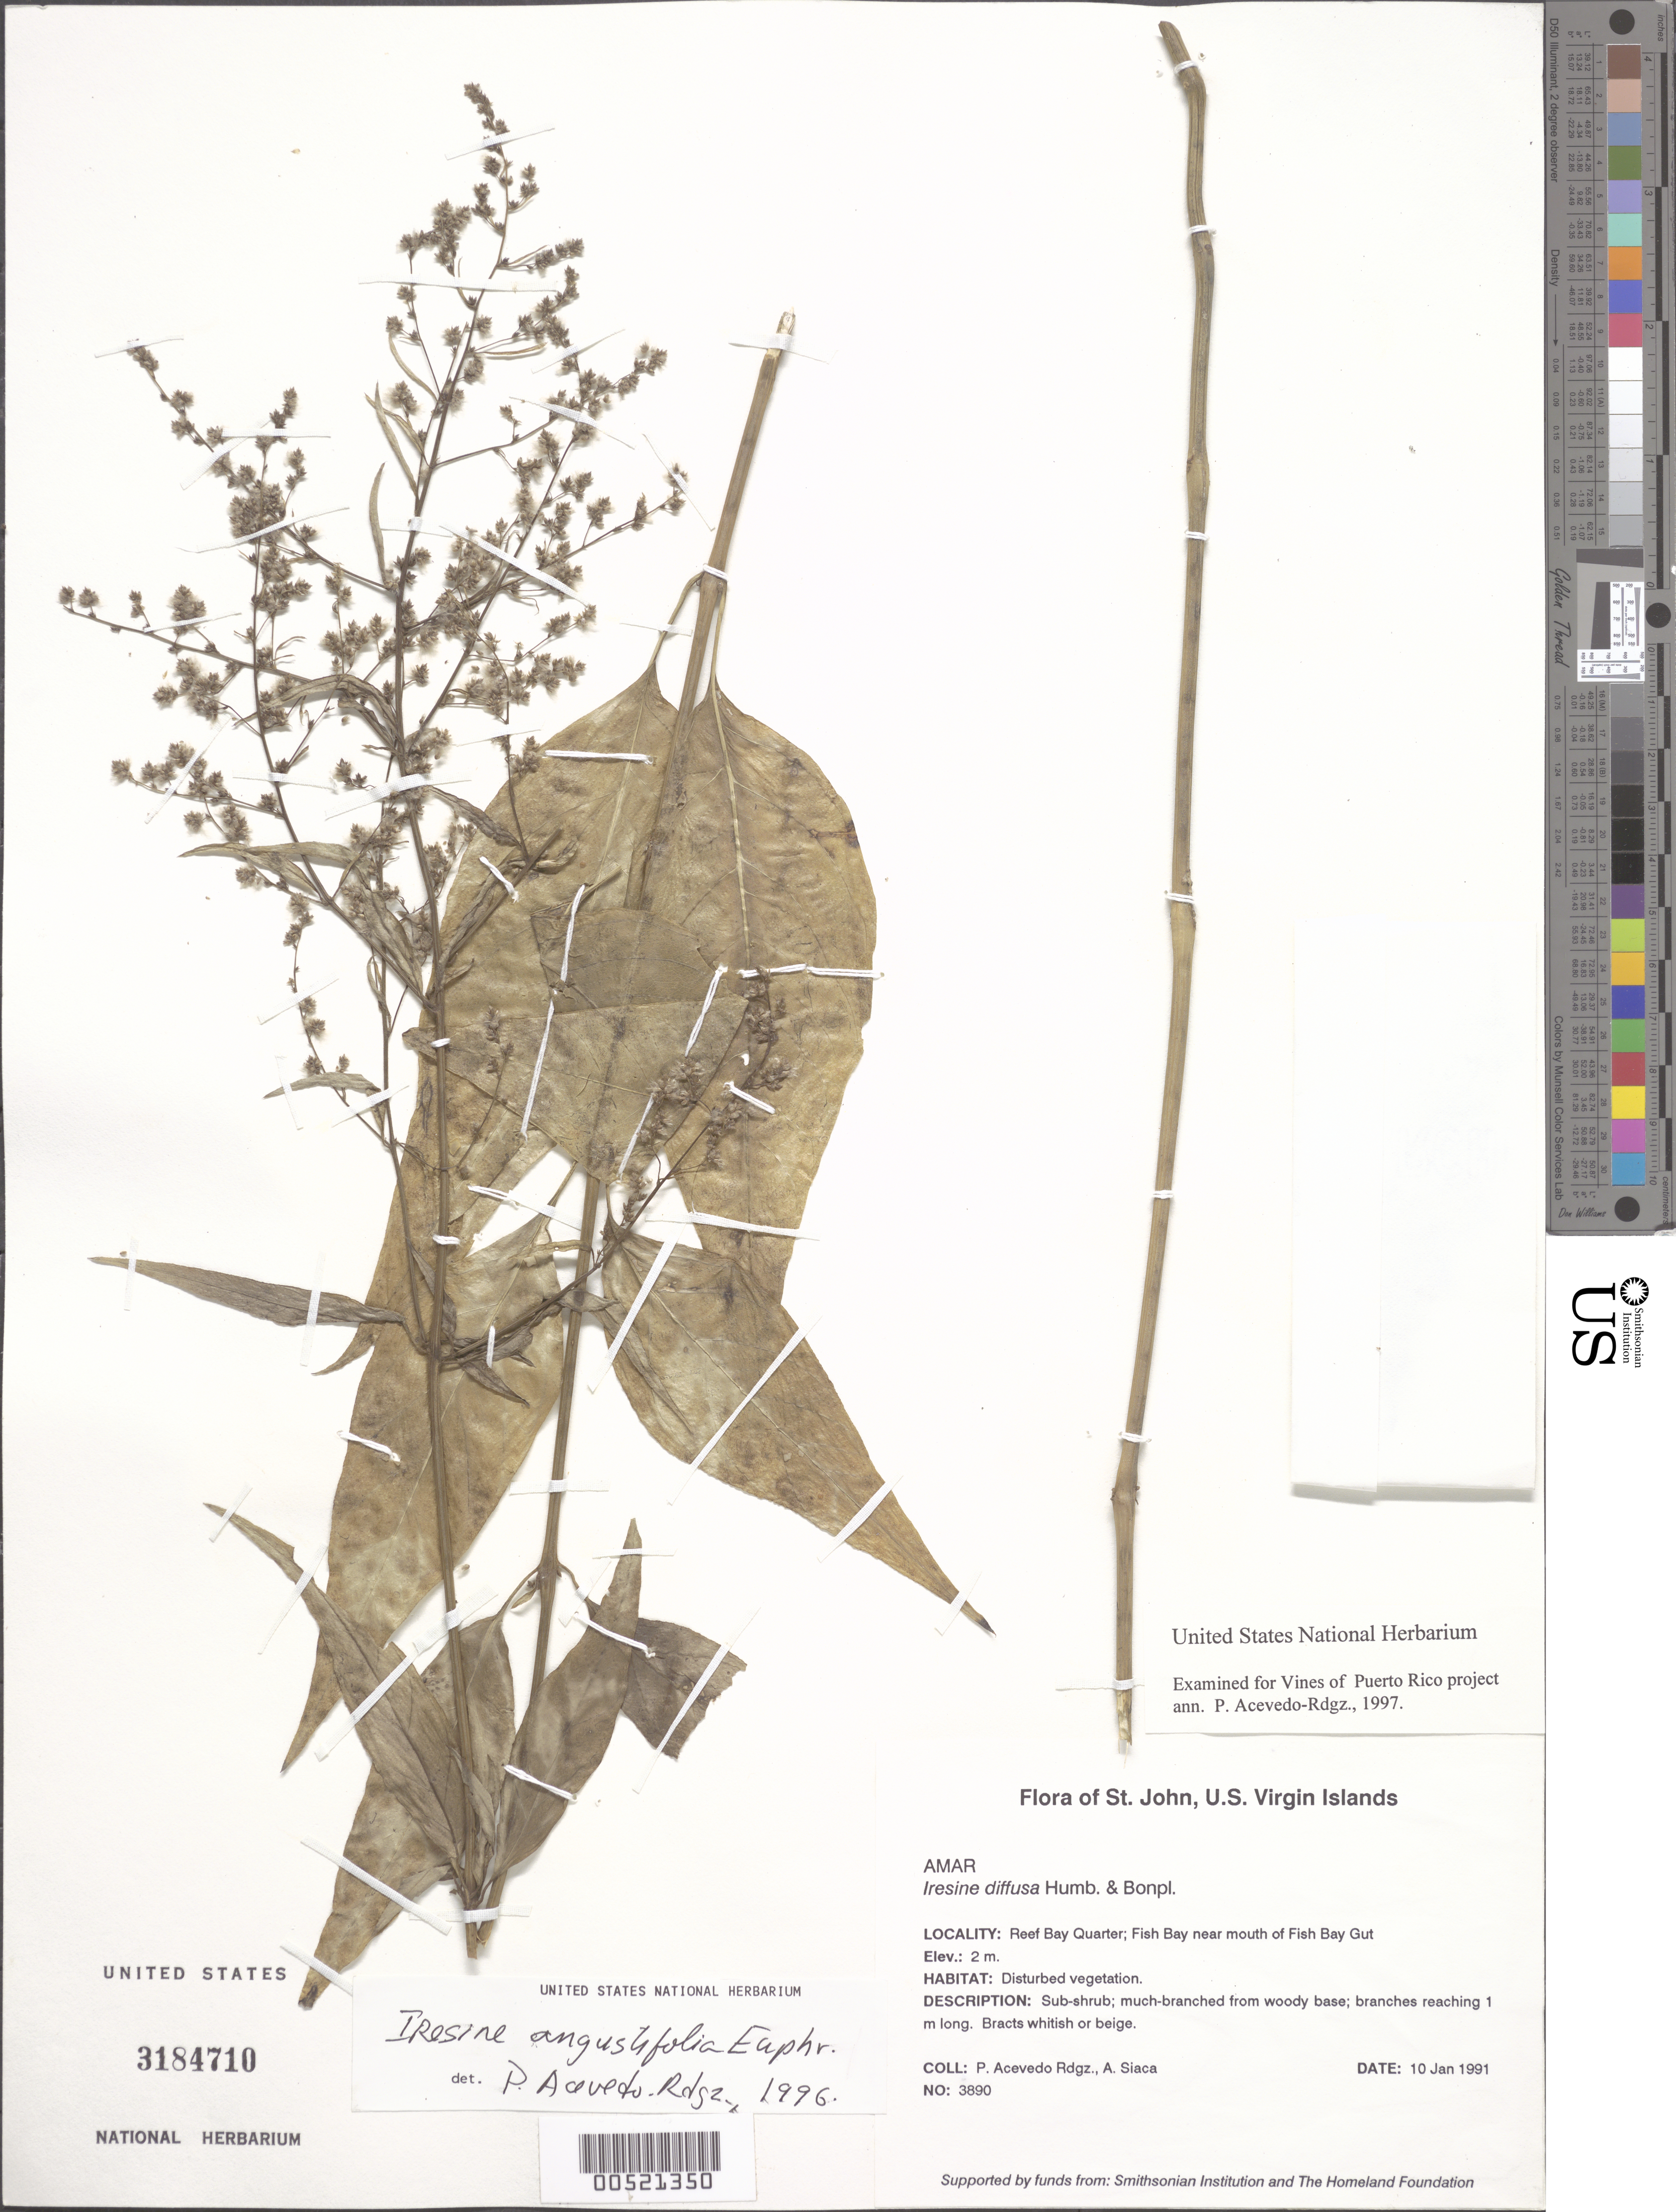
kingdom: Plantae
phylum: Tracheophyta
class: Magnoliopsida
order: Caryophyllales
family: Amaranthaceae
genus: Iresine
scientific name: Iresine angustifolia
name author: Euphrasén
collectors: P. Acevedo-Rodr. & A. Siaca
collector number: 3890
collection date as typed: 10 Jan 1991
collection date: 1991-01-10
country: U.S. Virgin Islands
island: St. John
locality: Reef Bay Quarter; Fish Bay near mouth of Fish Bay Gut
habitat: Disturbed vegetation.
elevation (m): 2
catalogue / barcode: US 3184710